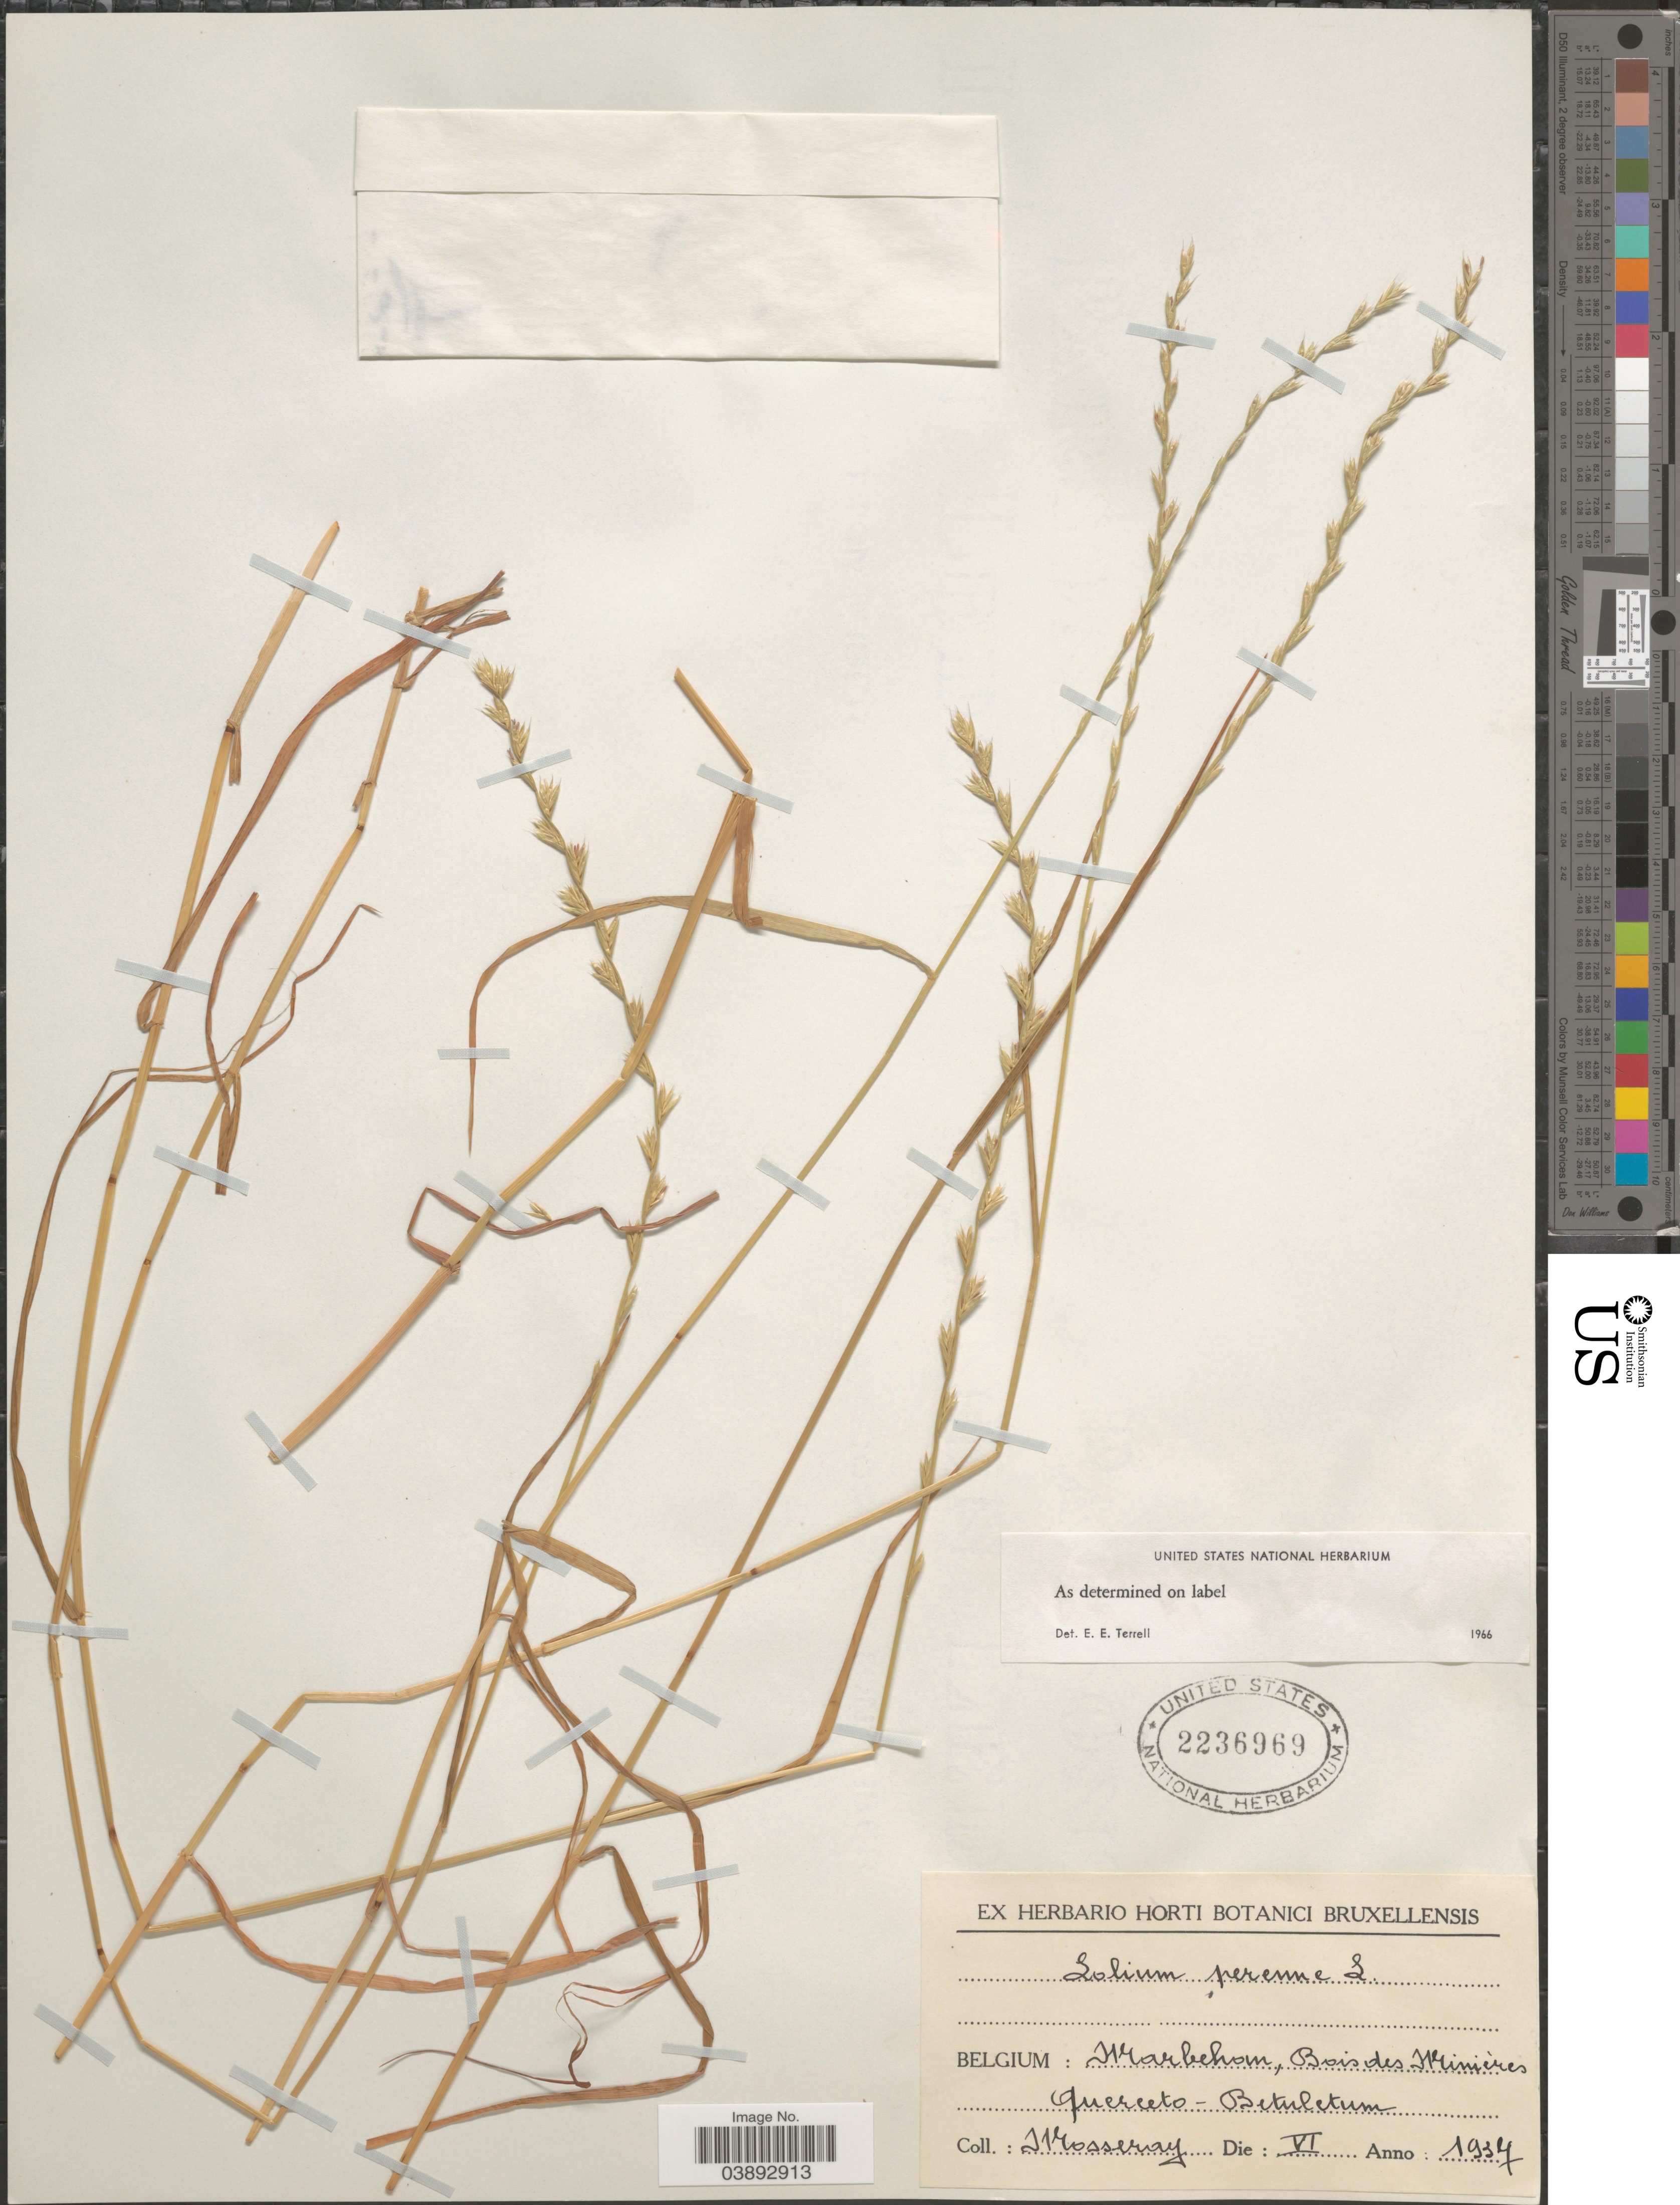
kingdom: Plantae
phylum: Tracheophyta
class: Liliopsida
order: Poales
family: Poaceae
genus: Lolium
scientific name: Lolium perenne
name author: L.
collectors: Mosseray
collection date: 1937-06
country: Belgium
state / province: Brussels, Capital District of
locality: Marbehom, Bois des Minières. Querceto - Betuletum.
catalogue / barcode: US 2236969